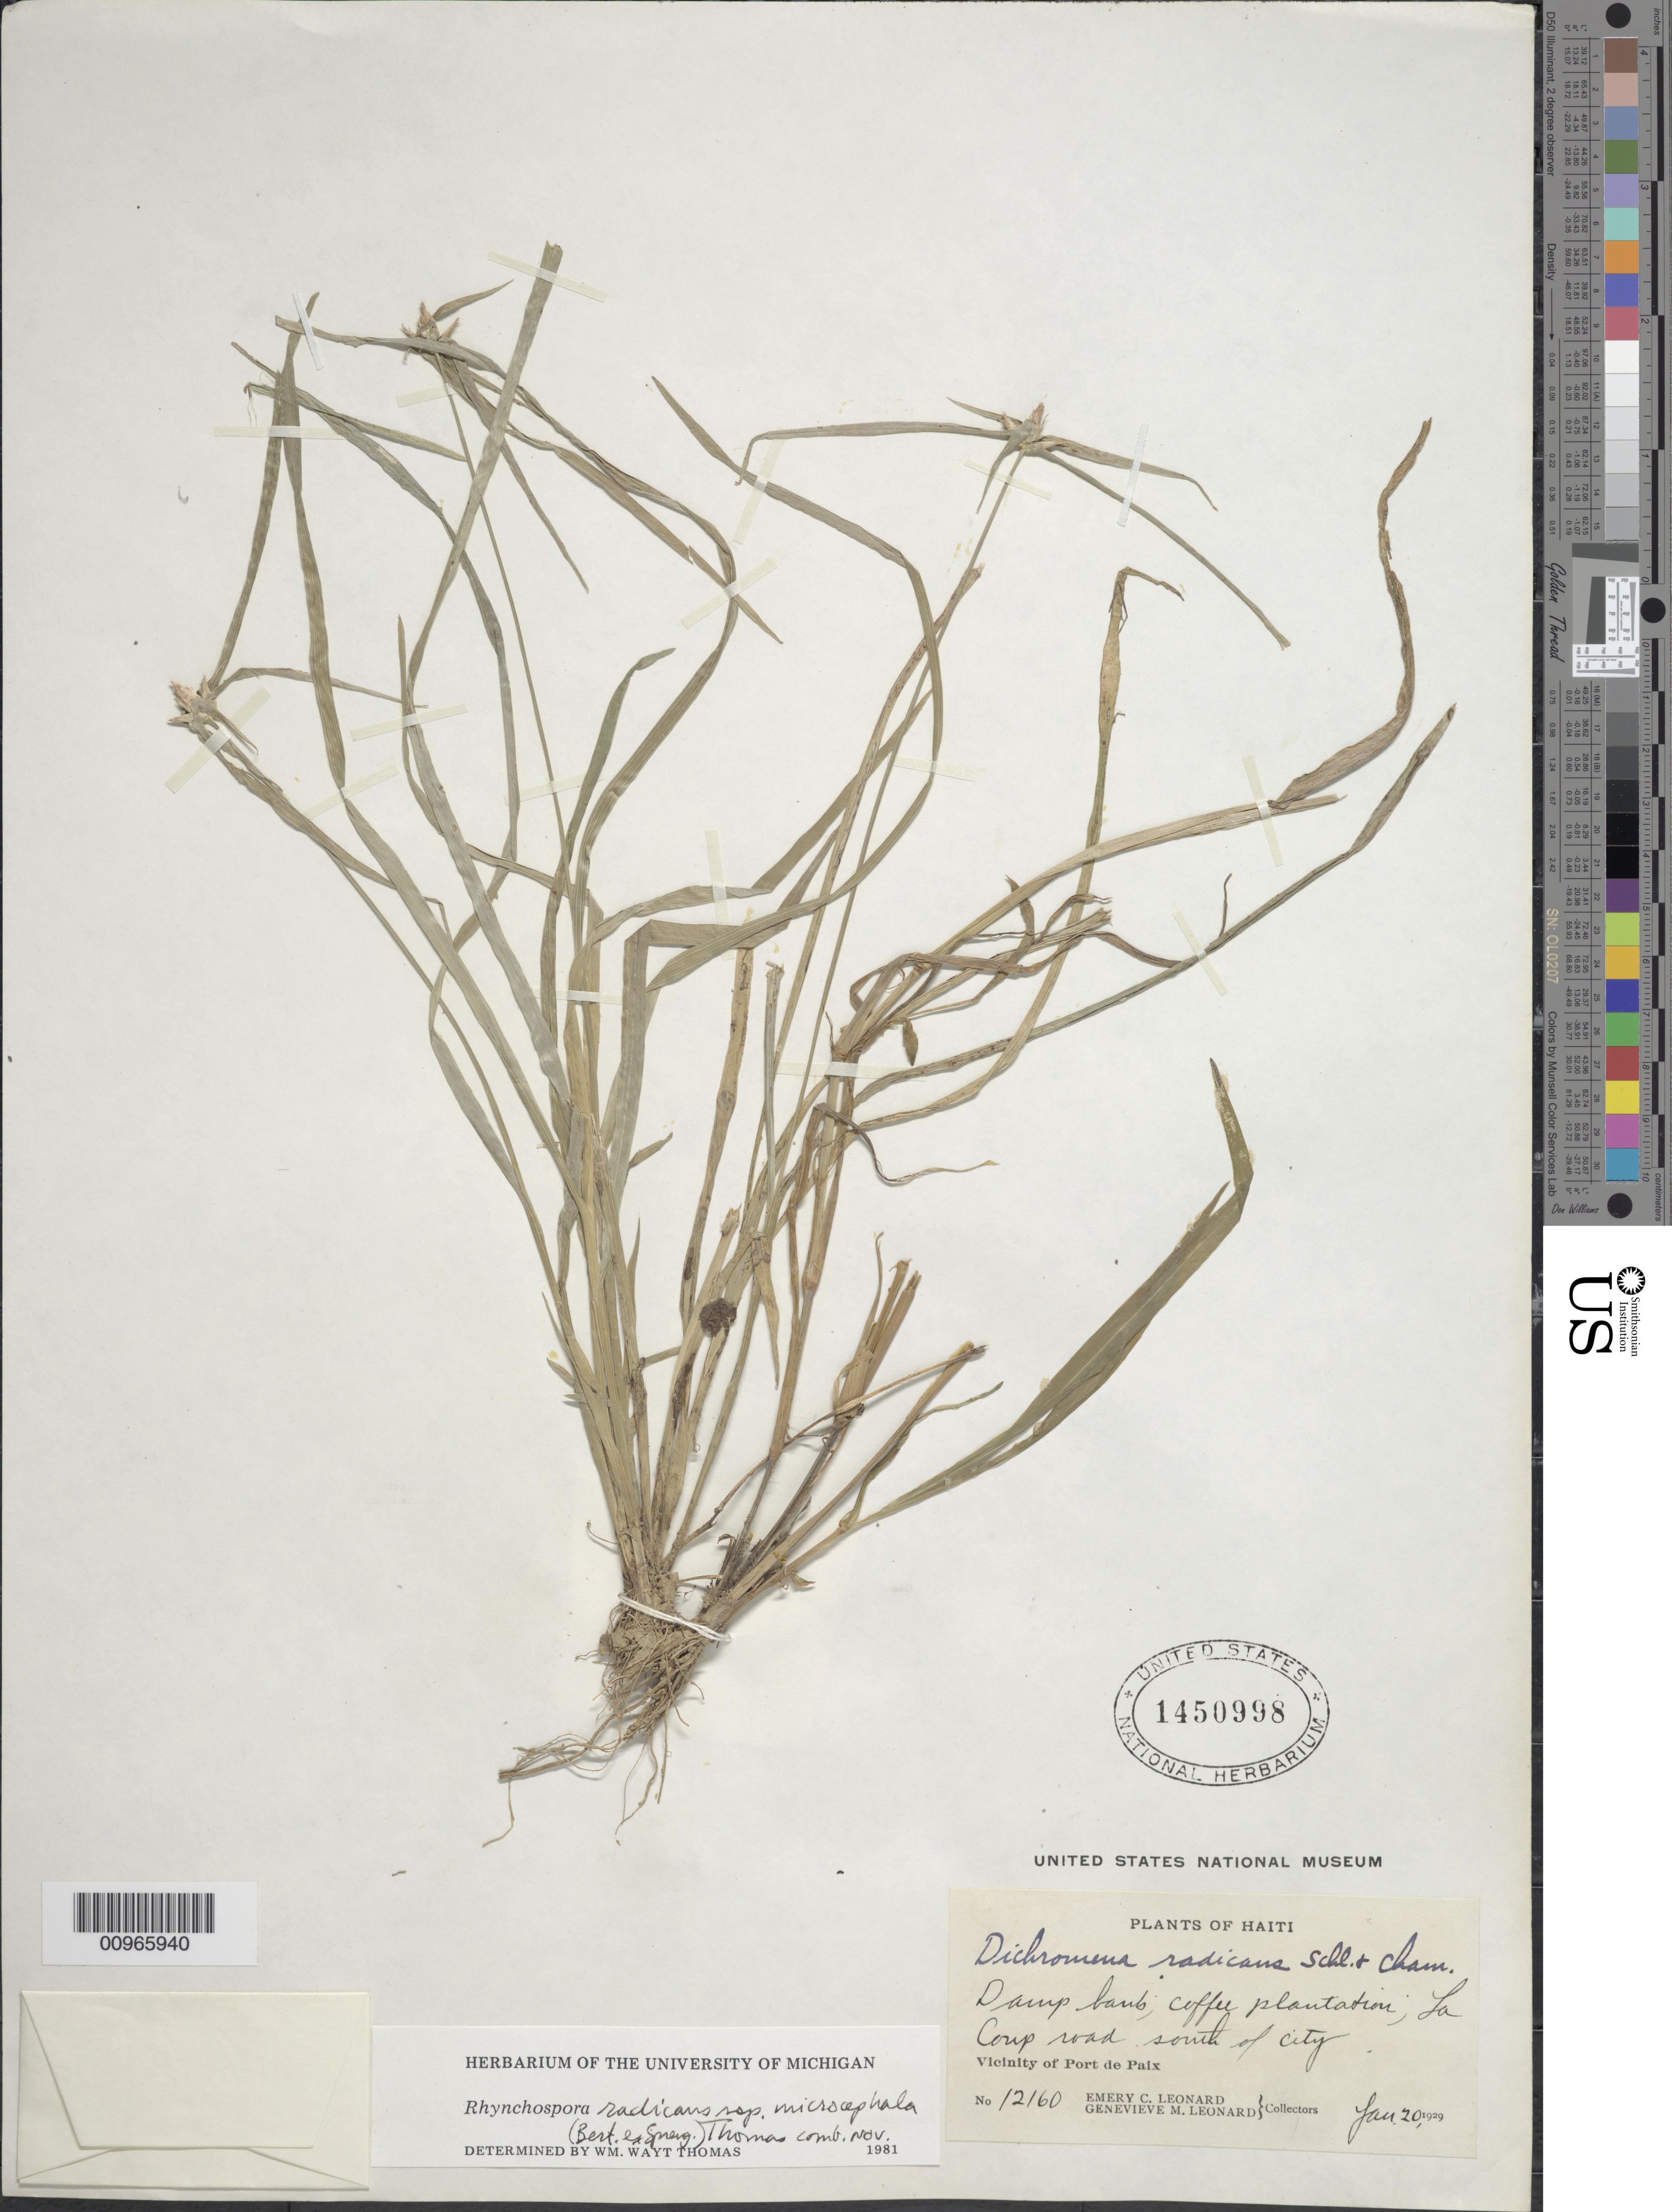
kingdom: Plantae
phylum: Tracheophyta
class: Liliopsida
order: Poales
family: Cyperaceae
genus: Rhynchospora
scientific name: Rhynchospora radicans subsp. microcephala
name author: (Bertero ex Spreng.) W.W. Thomas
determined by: Thomas, W. W., (NY), New York Botanical Garden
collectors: E. C. Leonard & G. M. Leonard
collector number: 12160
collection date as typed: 20 Jan 1929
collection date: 1929-01-20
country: Haiti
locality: Vicinity of Port de Paix, coffee plantation, La Coup Road S of city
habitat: Damp bank in coffee plantation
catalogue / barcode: US 1450998